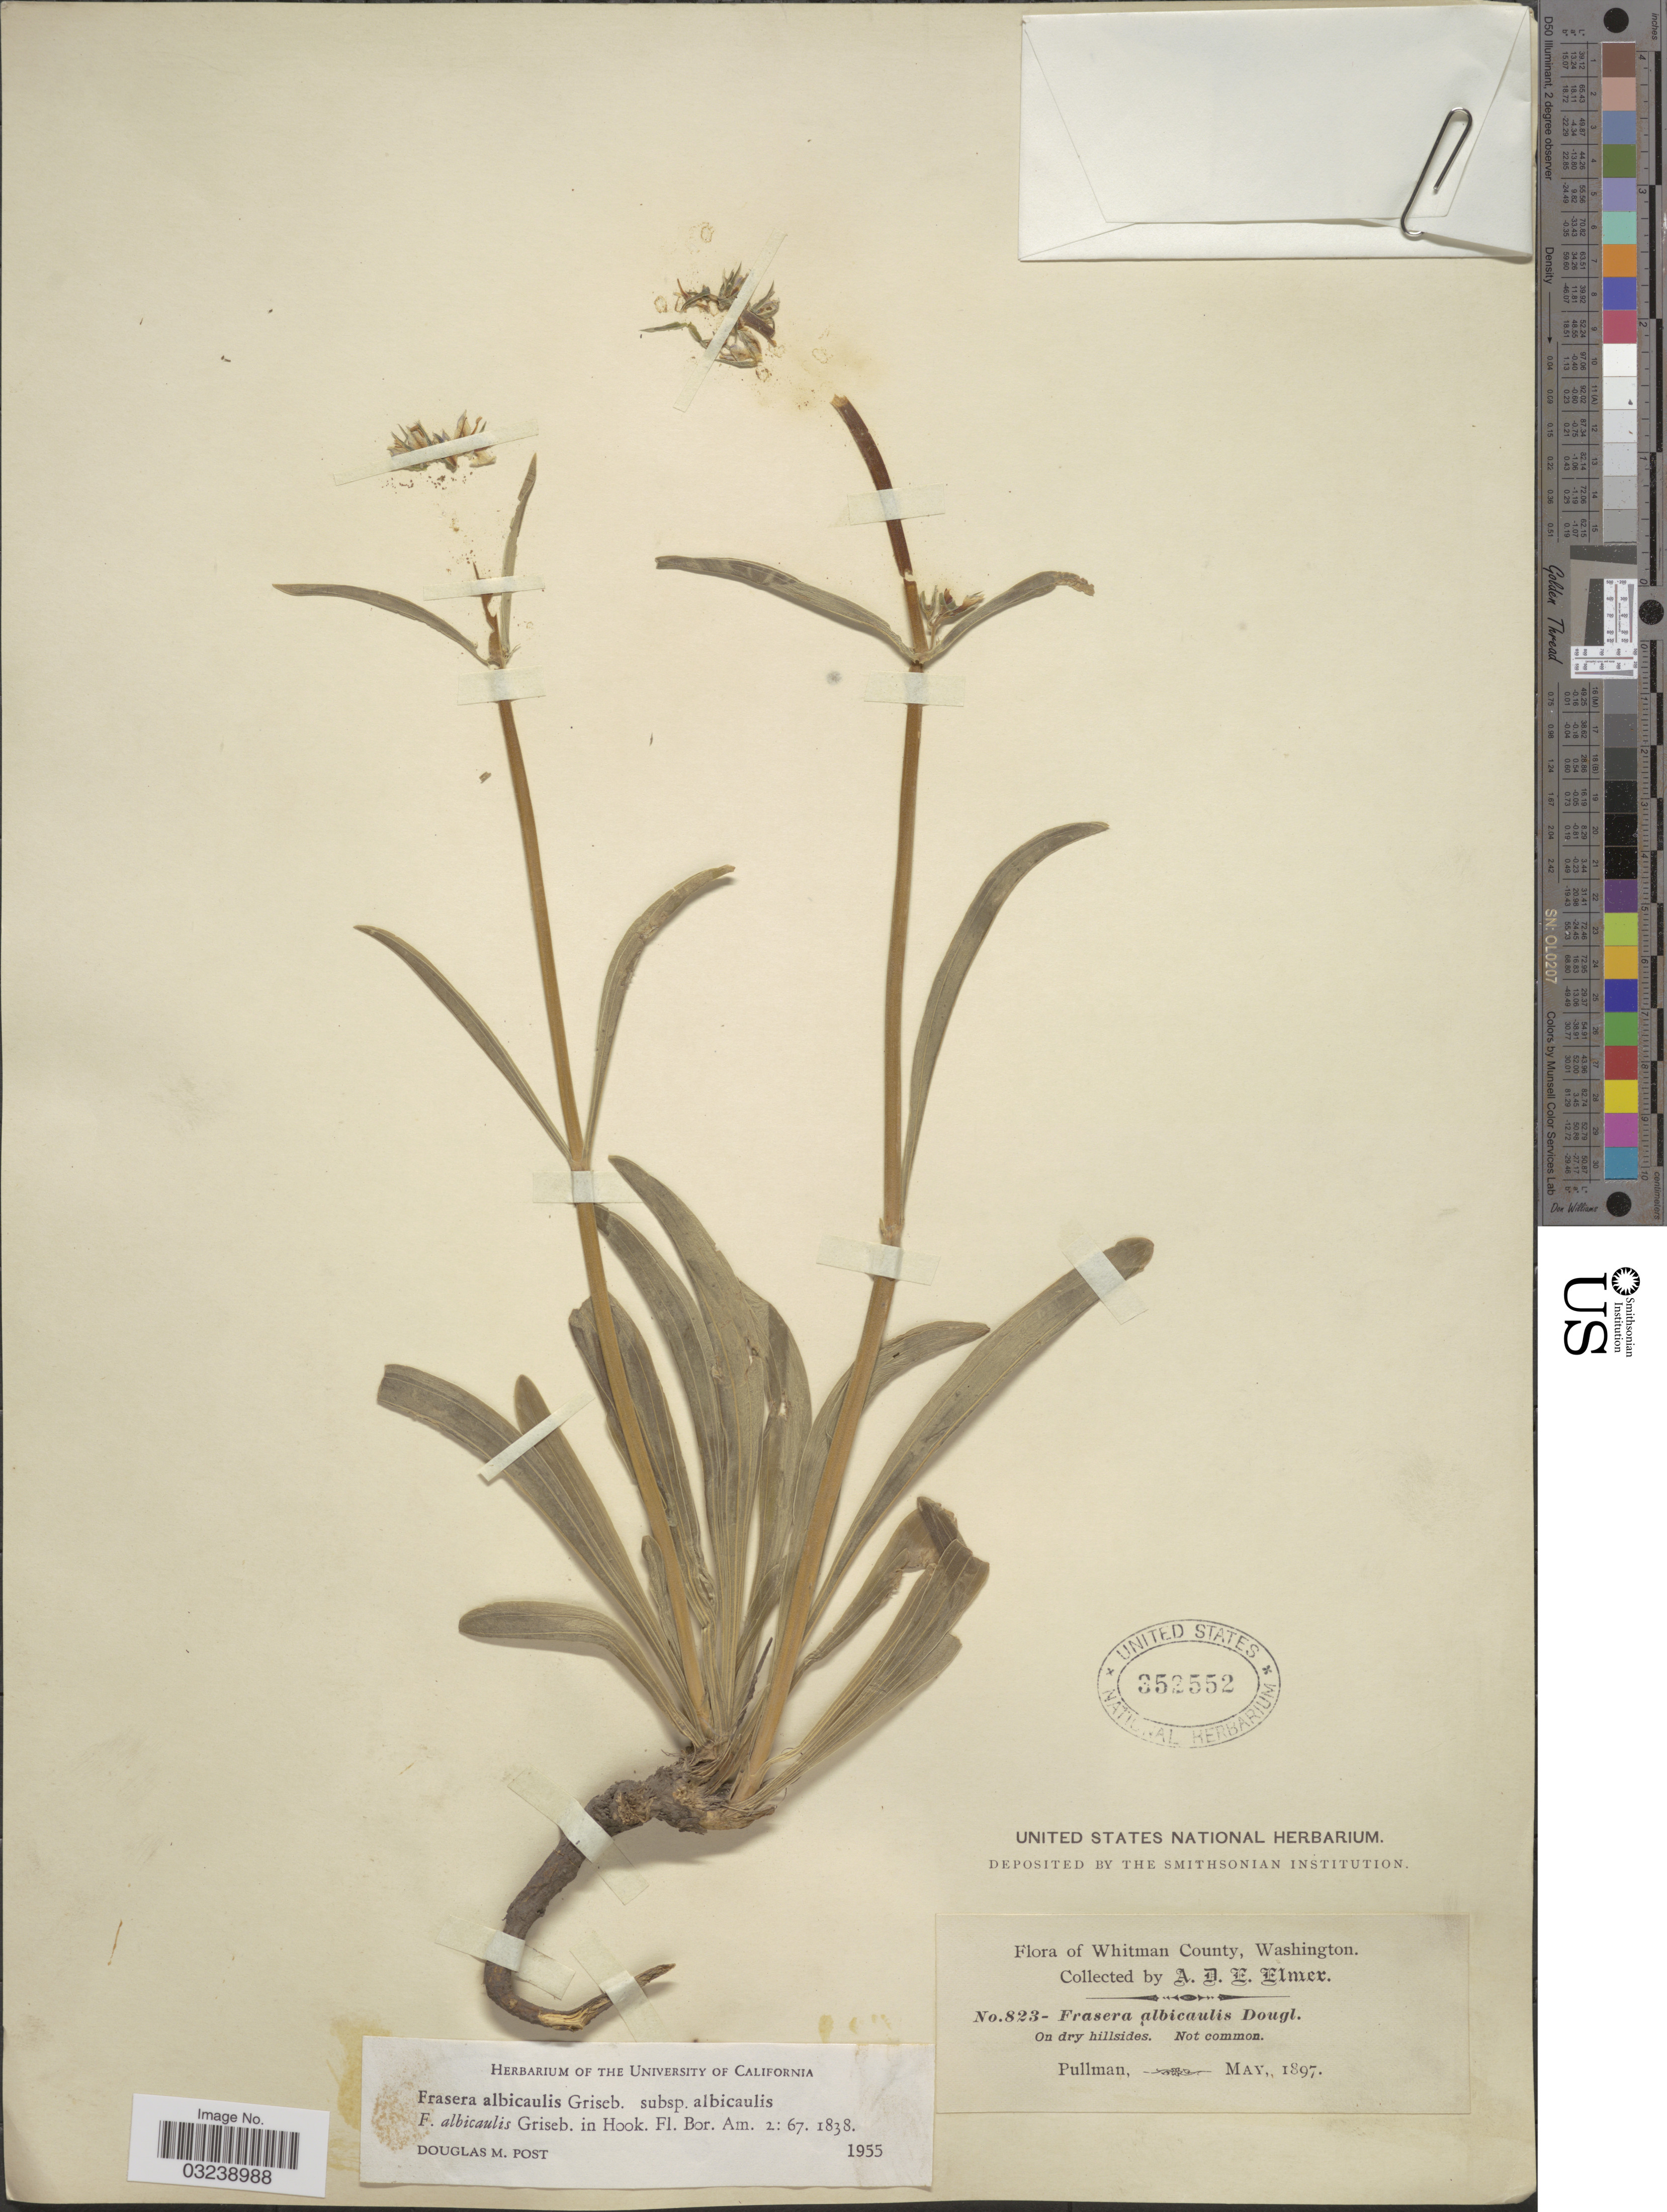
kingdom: Plantae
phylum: Tracheophyta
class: Magnoliopsida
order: Gentianales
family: Gentianaceae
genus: Frasera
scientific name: Frasera albicaulis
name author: Griseb.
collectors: A. D. E. Elmer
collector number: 823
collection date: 1897-05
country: United States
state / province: Washington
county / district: Whitman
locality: Whitman County. Pullman.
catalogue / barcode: US 352552